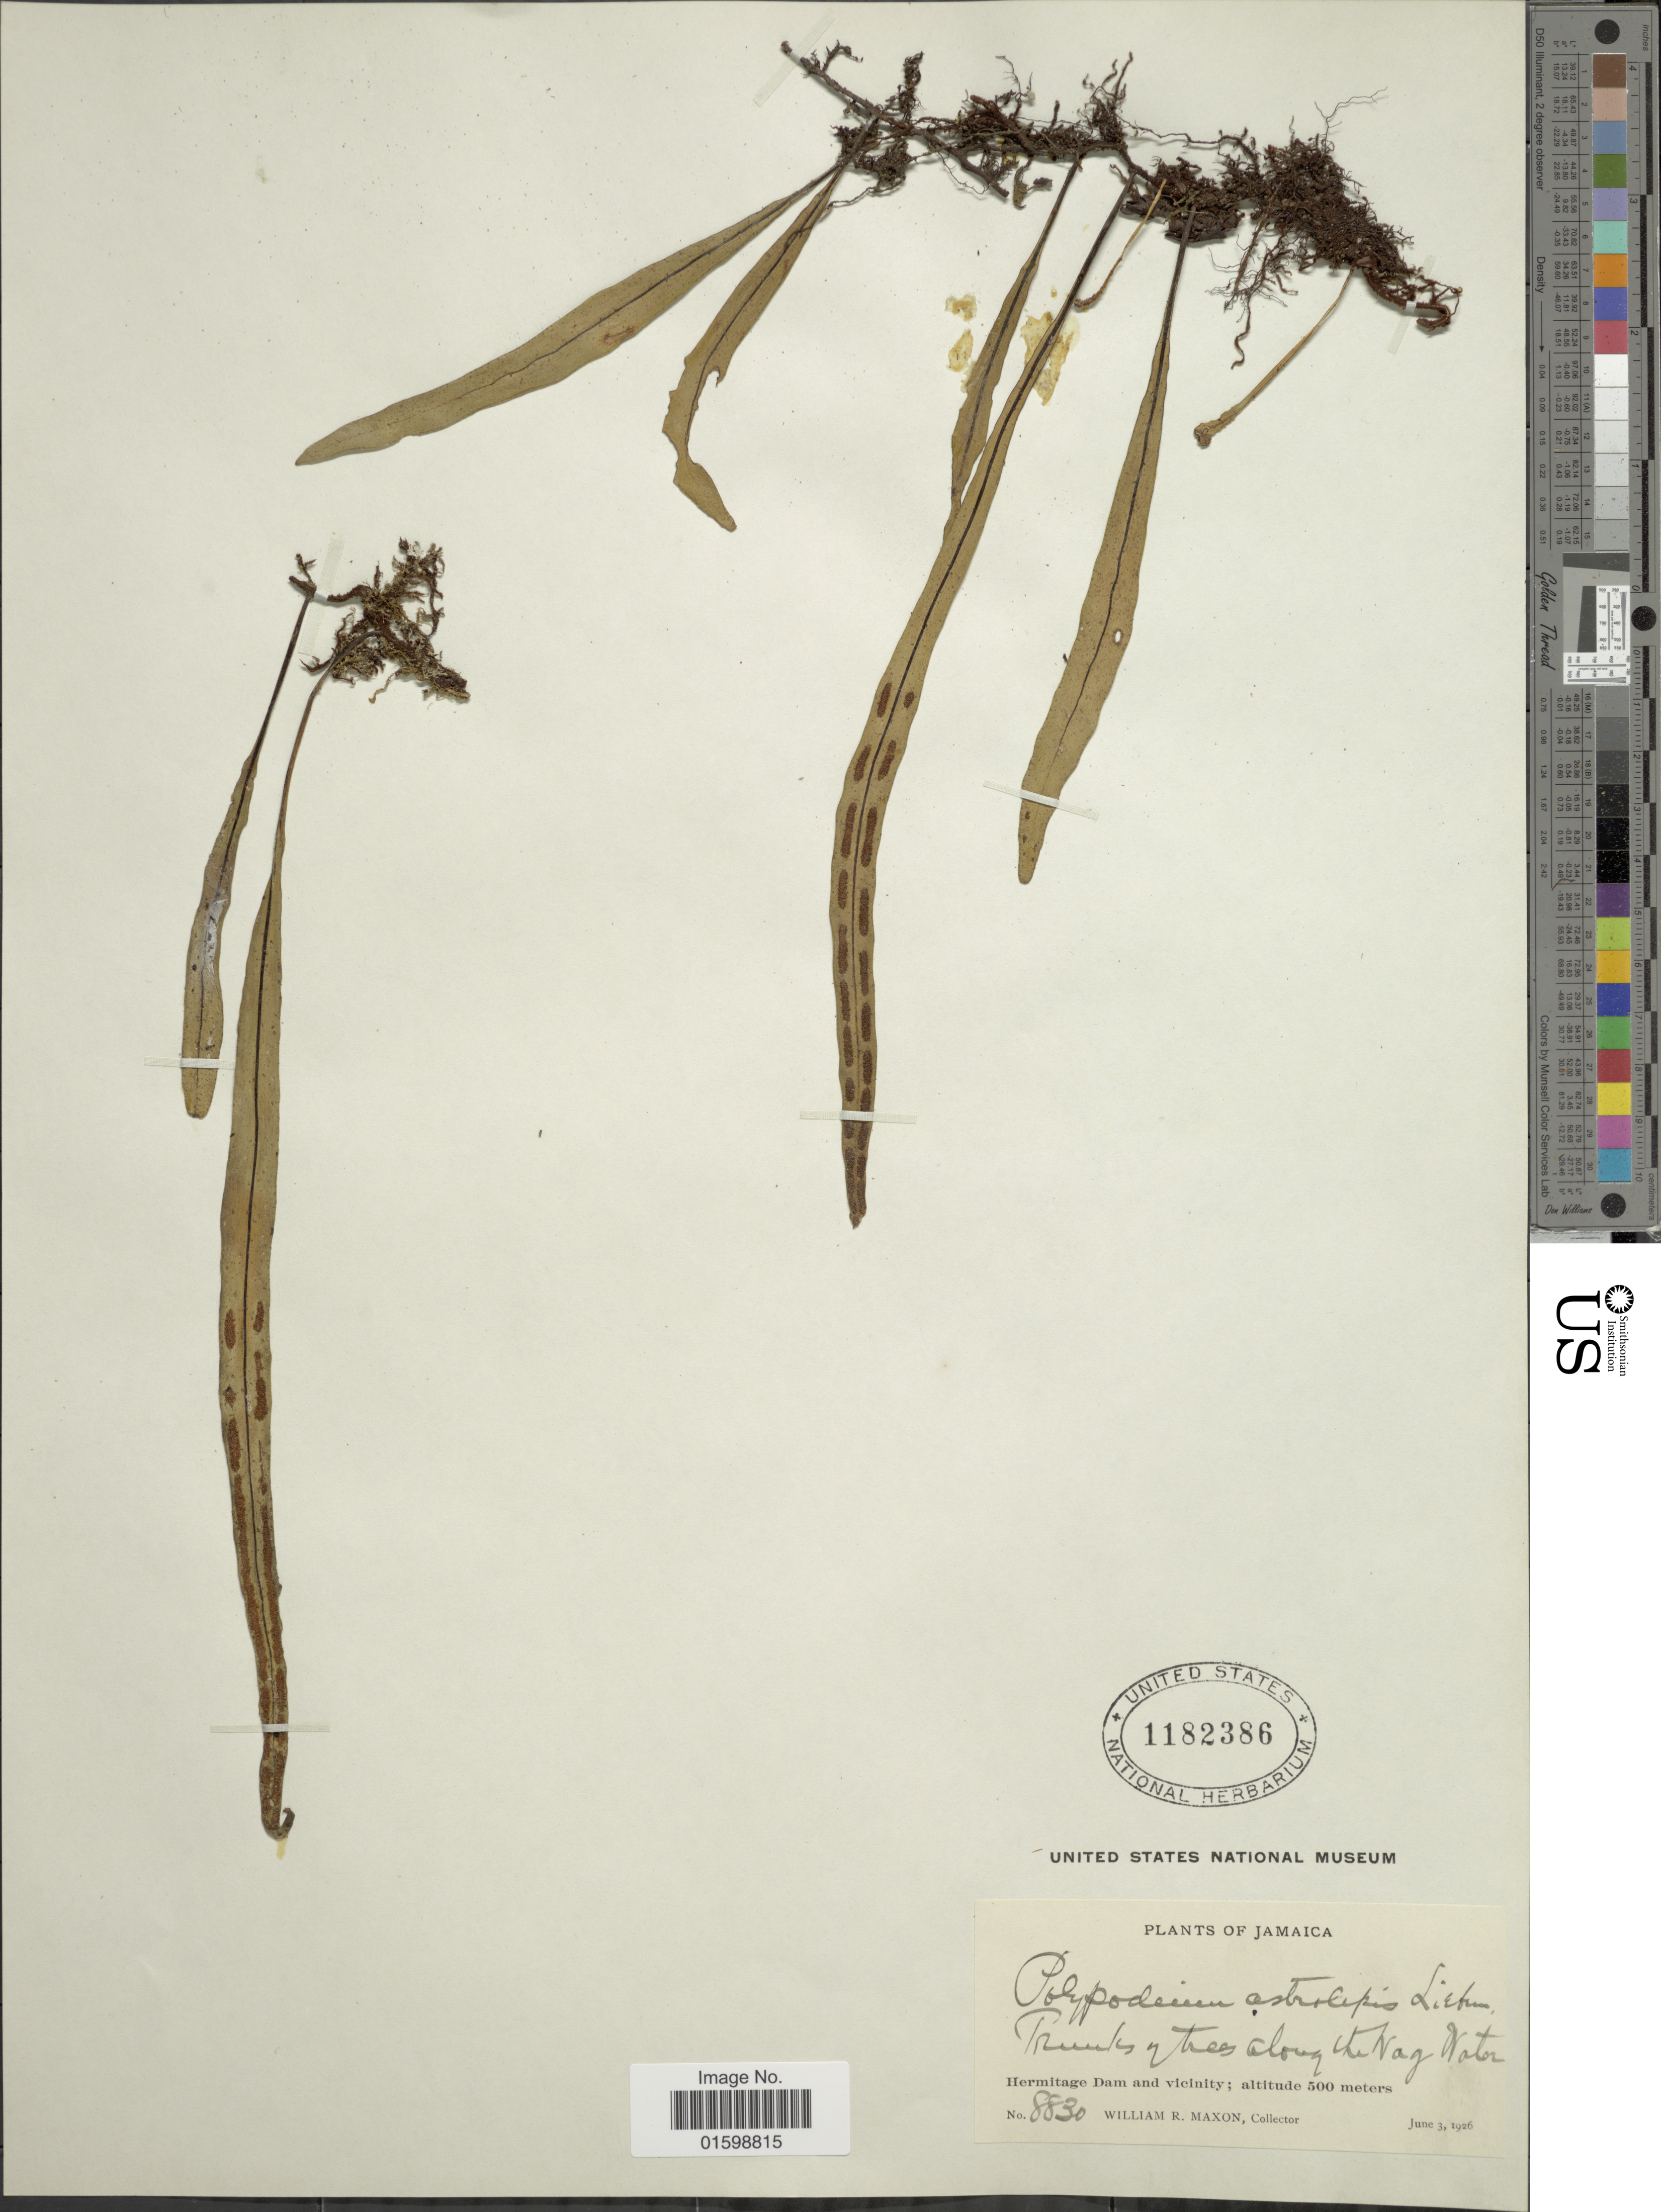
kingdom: Plantae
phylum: Tracheophyta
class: Polypodiopsida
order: Polypodiales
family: Polypodiaceae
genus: Pleopeltis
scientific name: Pleopeltis astrolepis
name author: (Liebm.) E. Fourn.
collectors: W. R. Maxon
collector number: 8830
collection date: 1926-06-03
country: Jamaica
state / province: Saint Andrew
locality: Trunks of trees along the Wag Water. Hermitage Dam and vicinity.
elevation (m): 500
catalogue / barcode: US 1182386